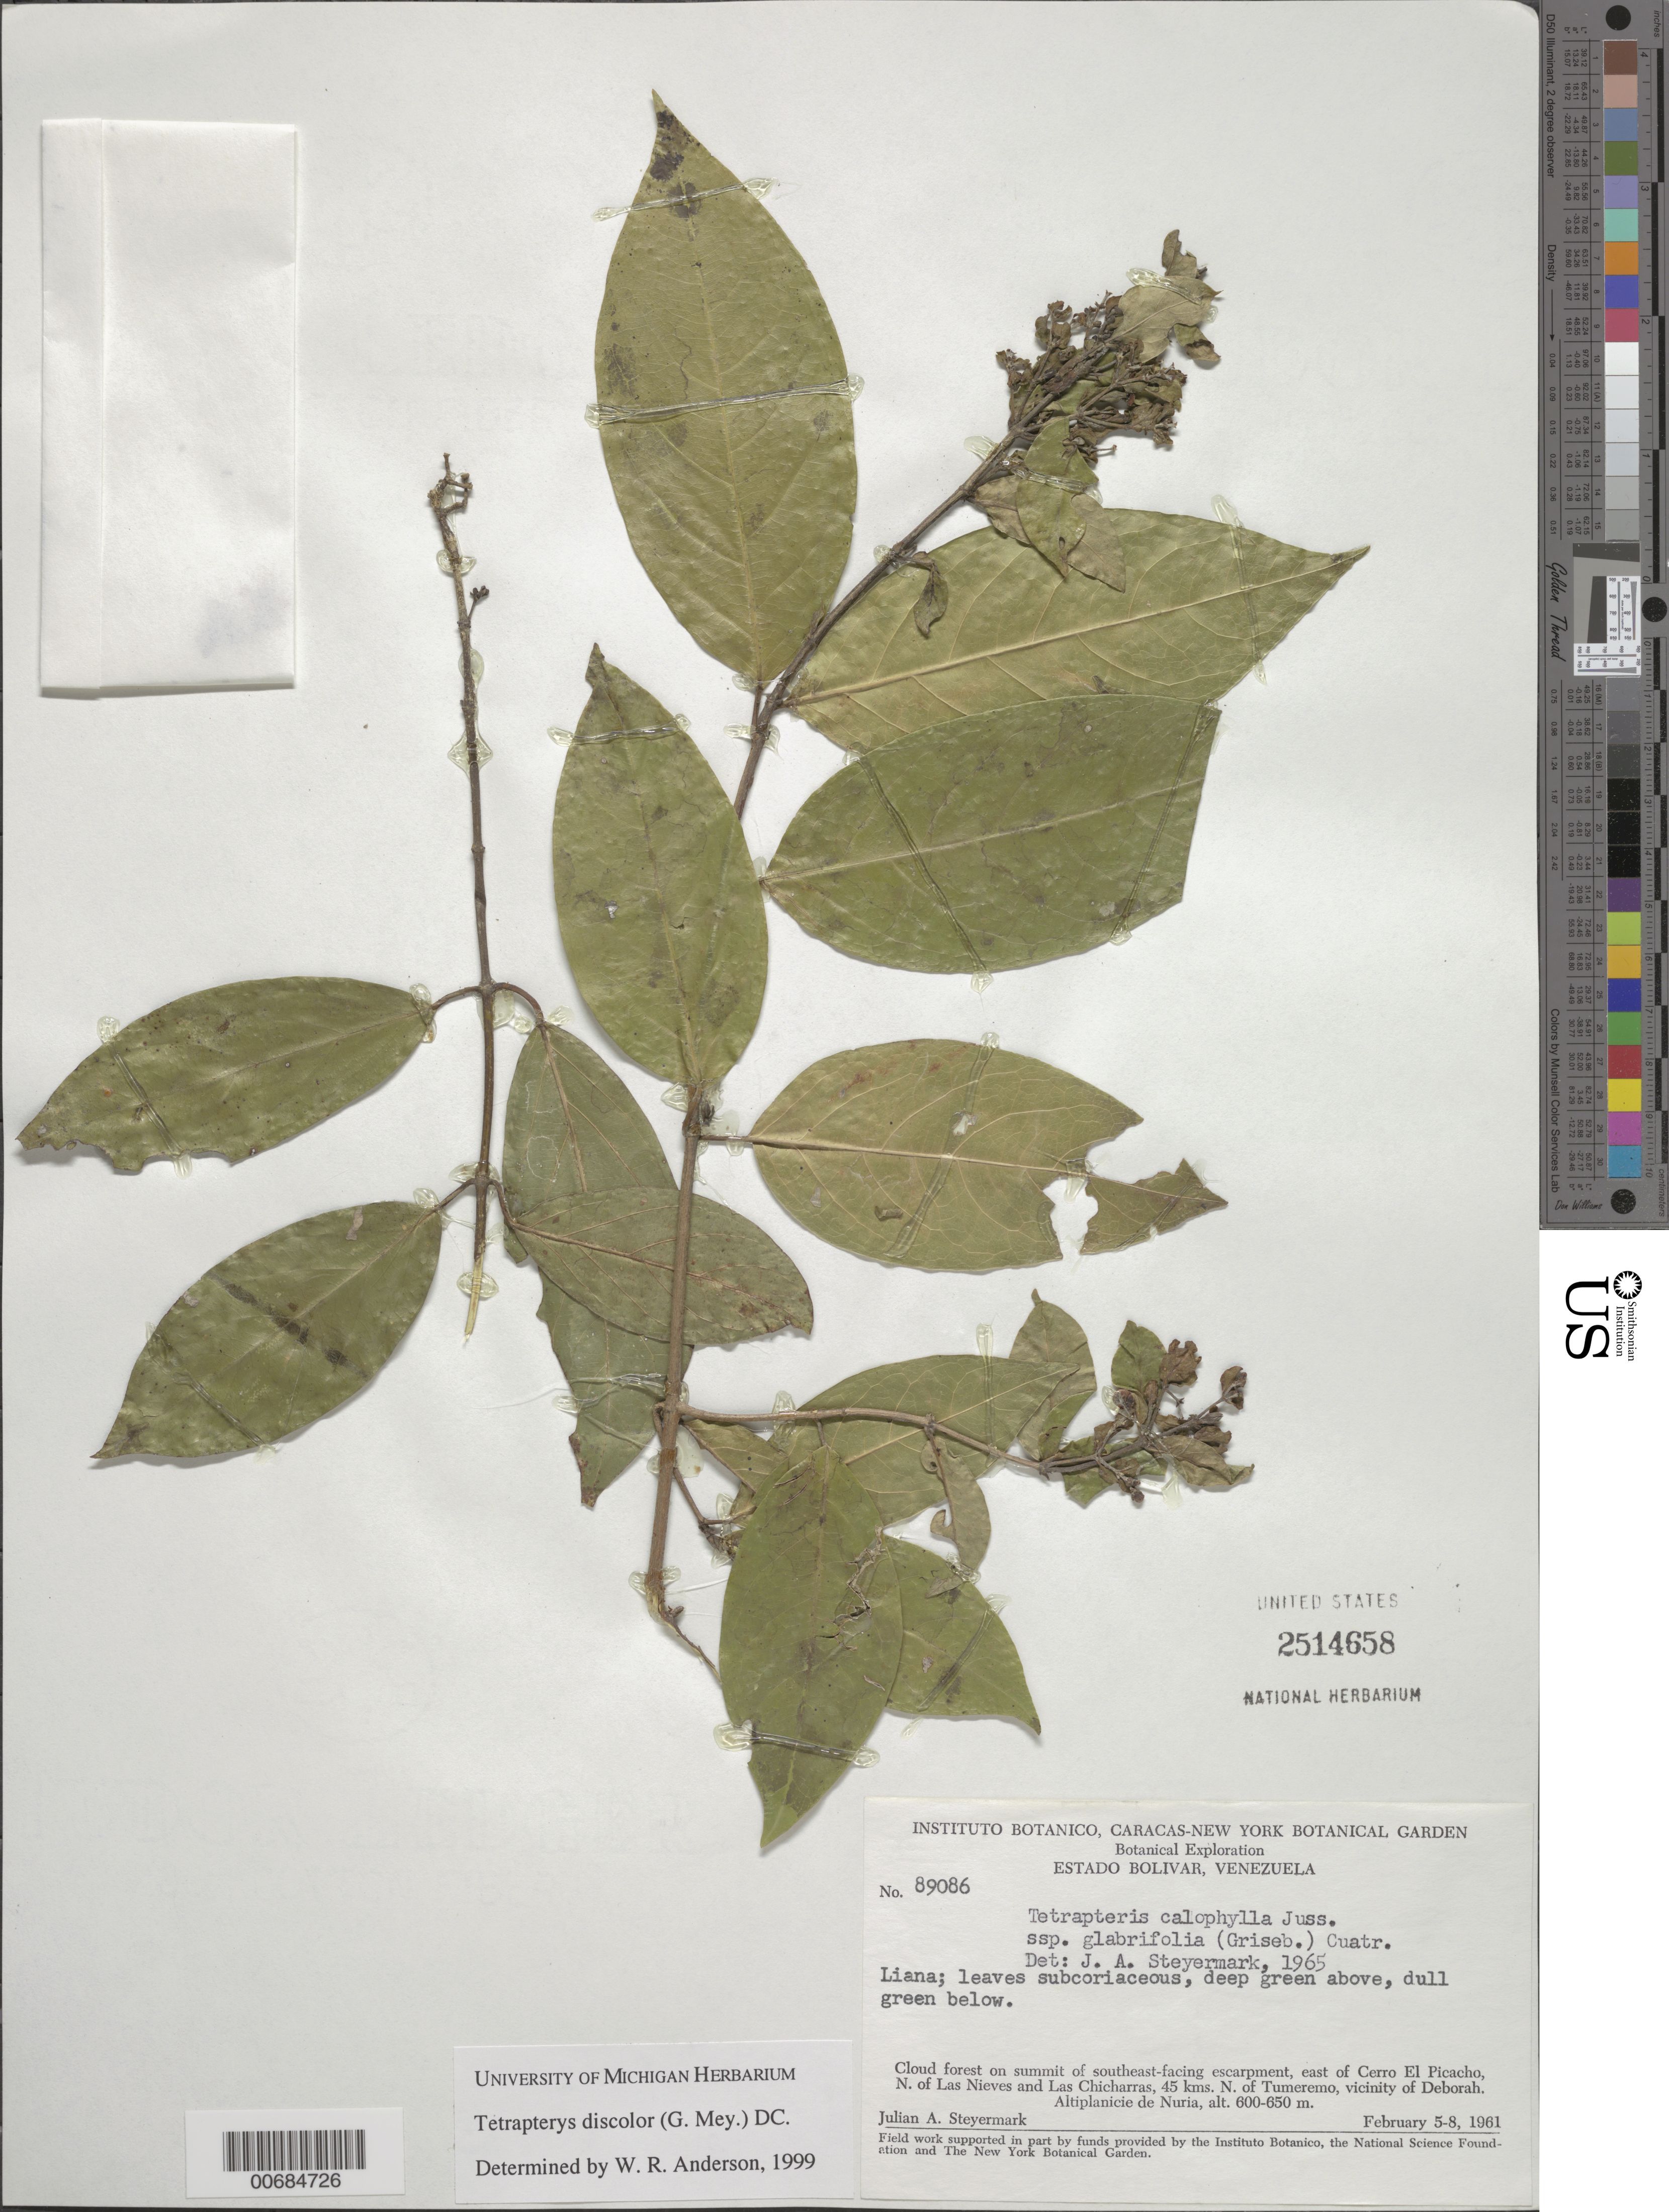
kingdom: Plantae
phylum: Tracheophyta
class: Magnoliopsida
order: Malpighiales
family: Malpighiaceae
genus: Tetrapterys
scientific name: Tetrapterys discolor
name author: (G. Mey.) DC.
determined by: Anderson, W. R., (MICH), University of Michigan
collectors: J. Steyermark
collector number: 89086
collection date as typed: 5-Feb-61 to 8-Feb-61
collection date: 1961-02-05/1961-02-08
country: Venezuela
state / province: Bolívar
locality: Cerro El Picacho, N of Las Nieves & Las Chicharras, 45 km N of Tumeremo, Altiplanicie de Nuria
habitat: Cloud forest on summit of SE facing escarpment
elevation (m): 600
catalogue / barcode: US 2514658